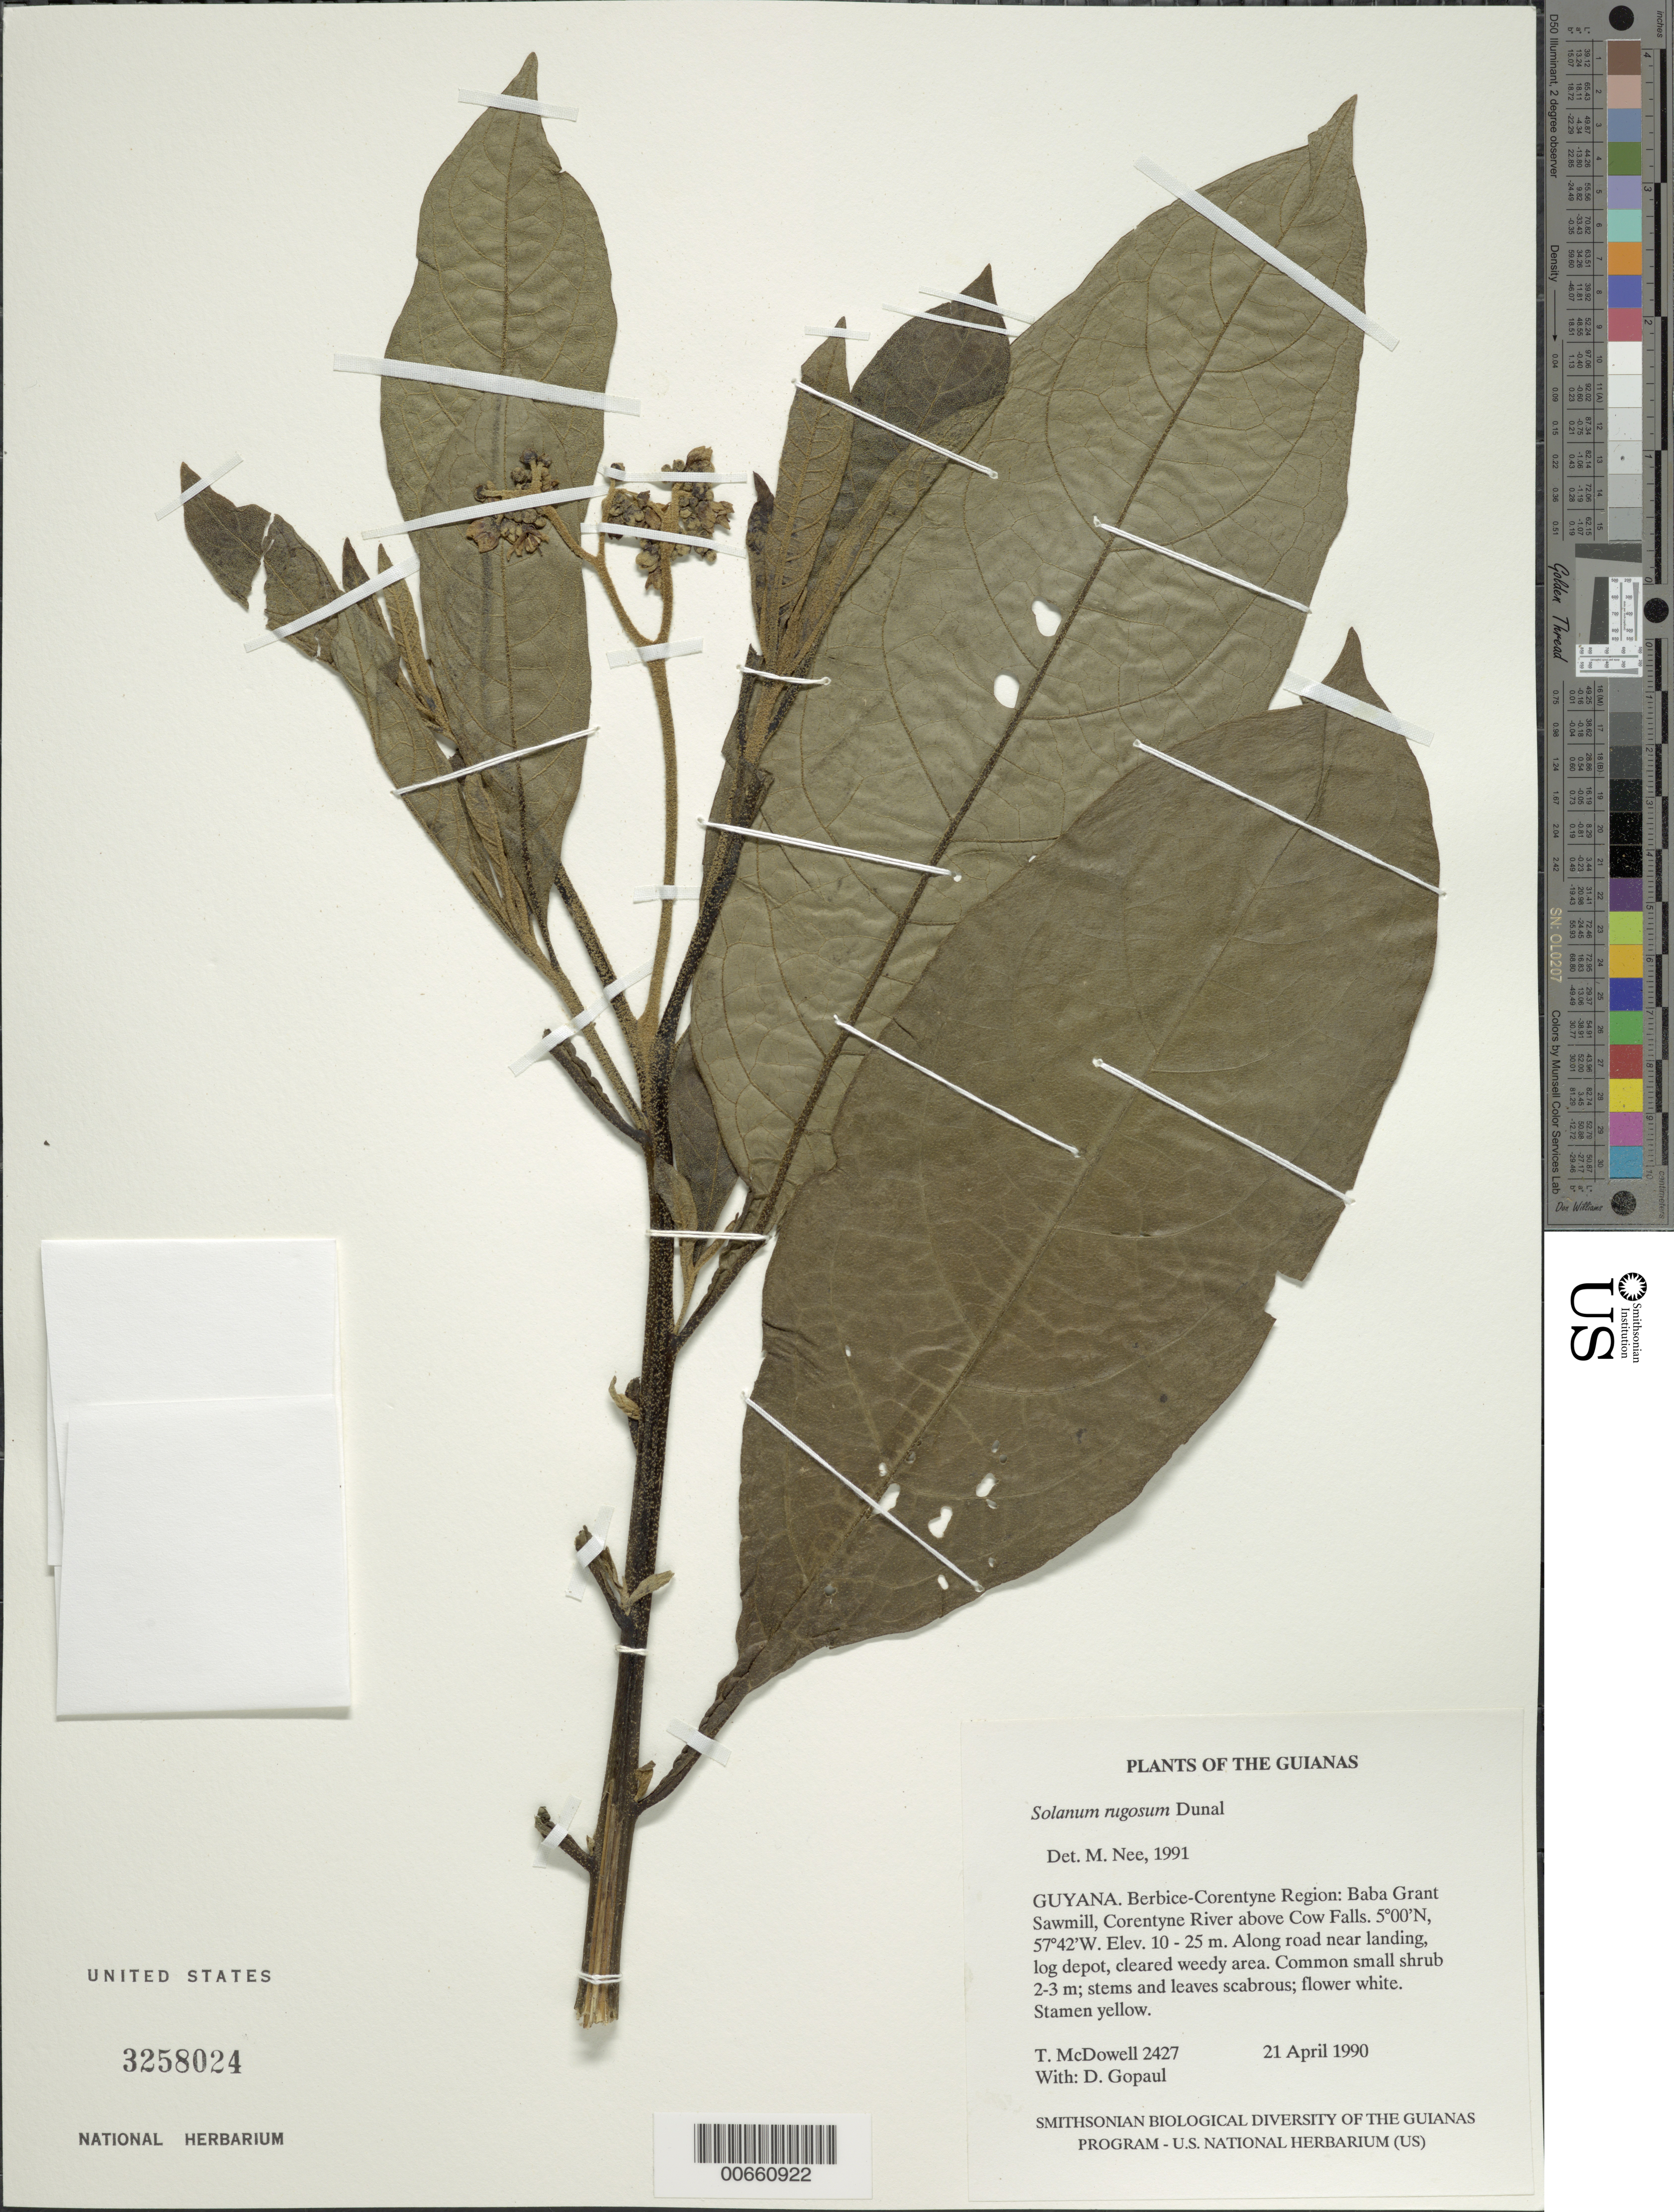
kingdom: Plantae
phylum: Tracheophyta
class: Magnoliopsida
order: Solanales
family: Solanaceae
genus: Solanum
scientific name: Solanum rugosum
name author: Dunal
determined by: Nee, Michael H.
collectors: T. McDowell & D. Gopaul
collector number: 2427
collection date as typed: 4 Apr 1990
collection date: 1990-04-04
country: Guyana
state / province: E. Berbice-Corentyne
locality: Baba Grant Sawmill, Corentyne River above Cow Falls. Along road near landing & in log depot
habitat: Cleared weedy area. Common.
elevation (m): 10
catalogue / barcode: US 3258024